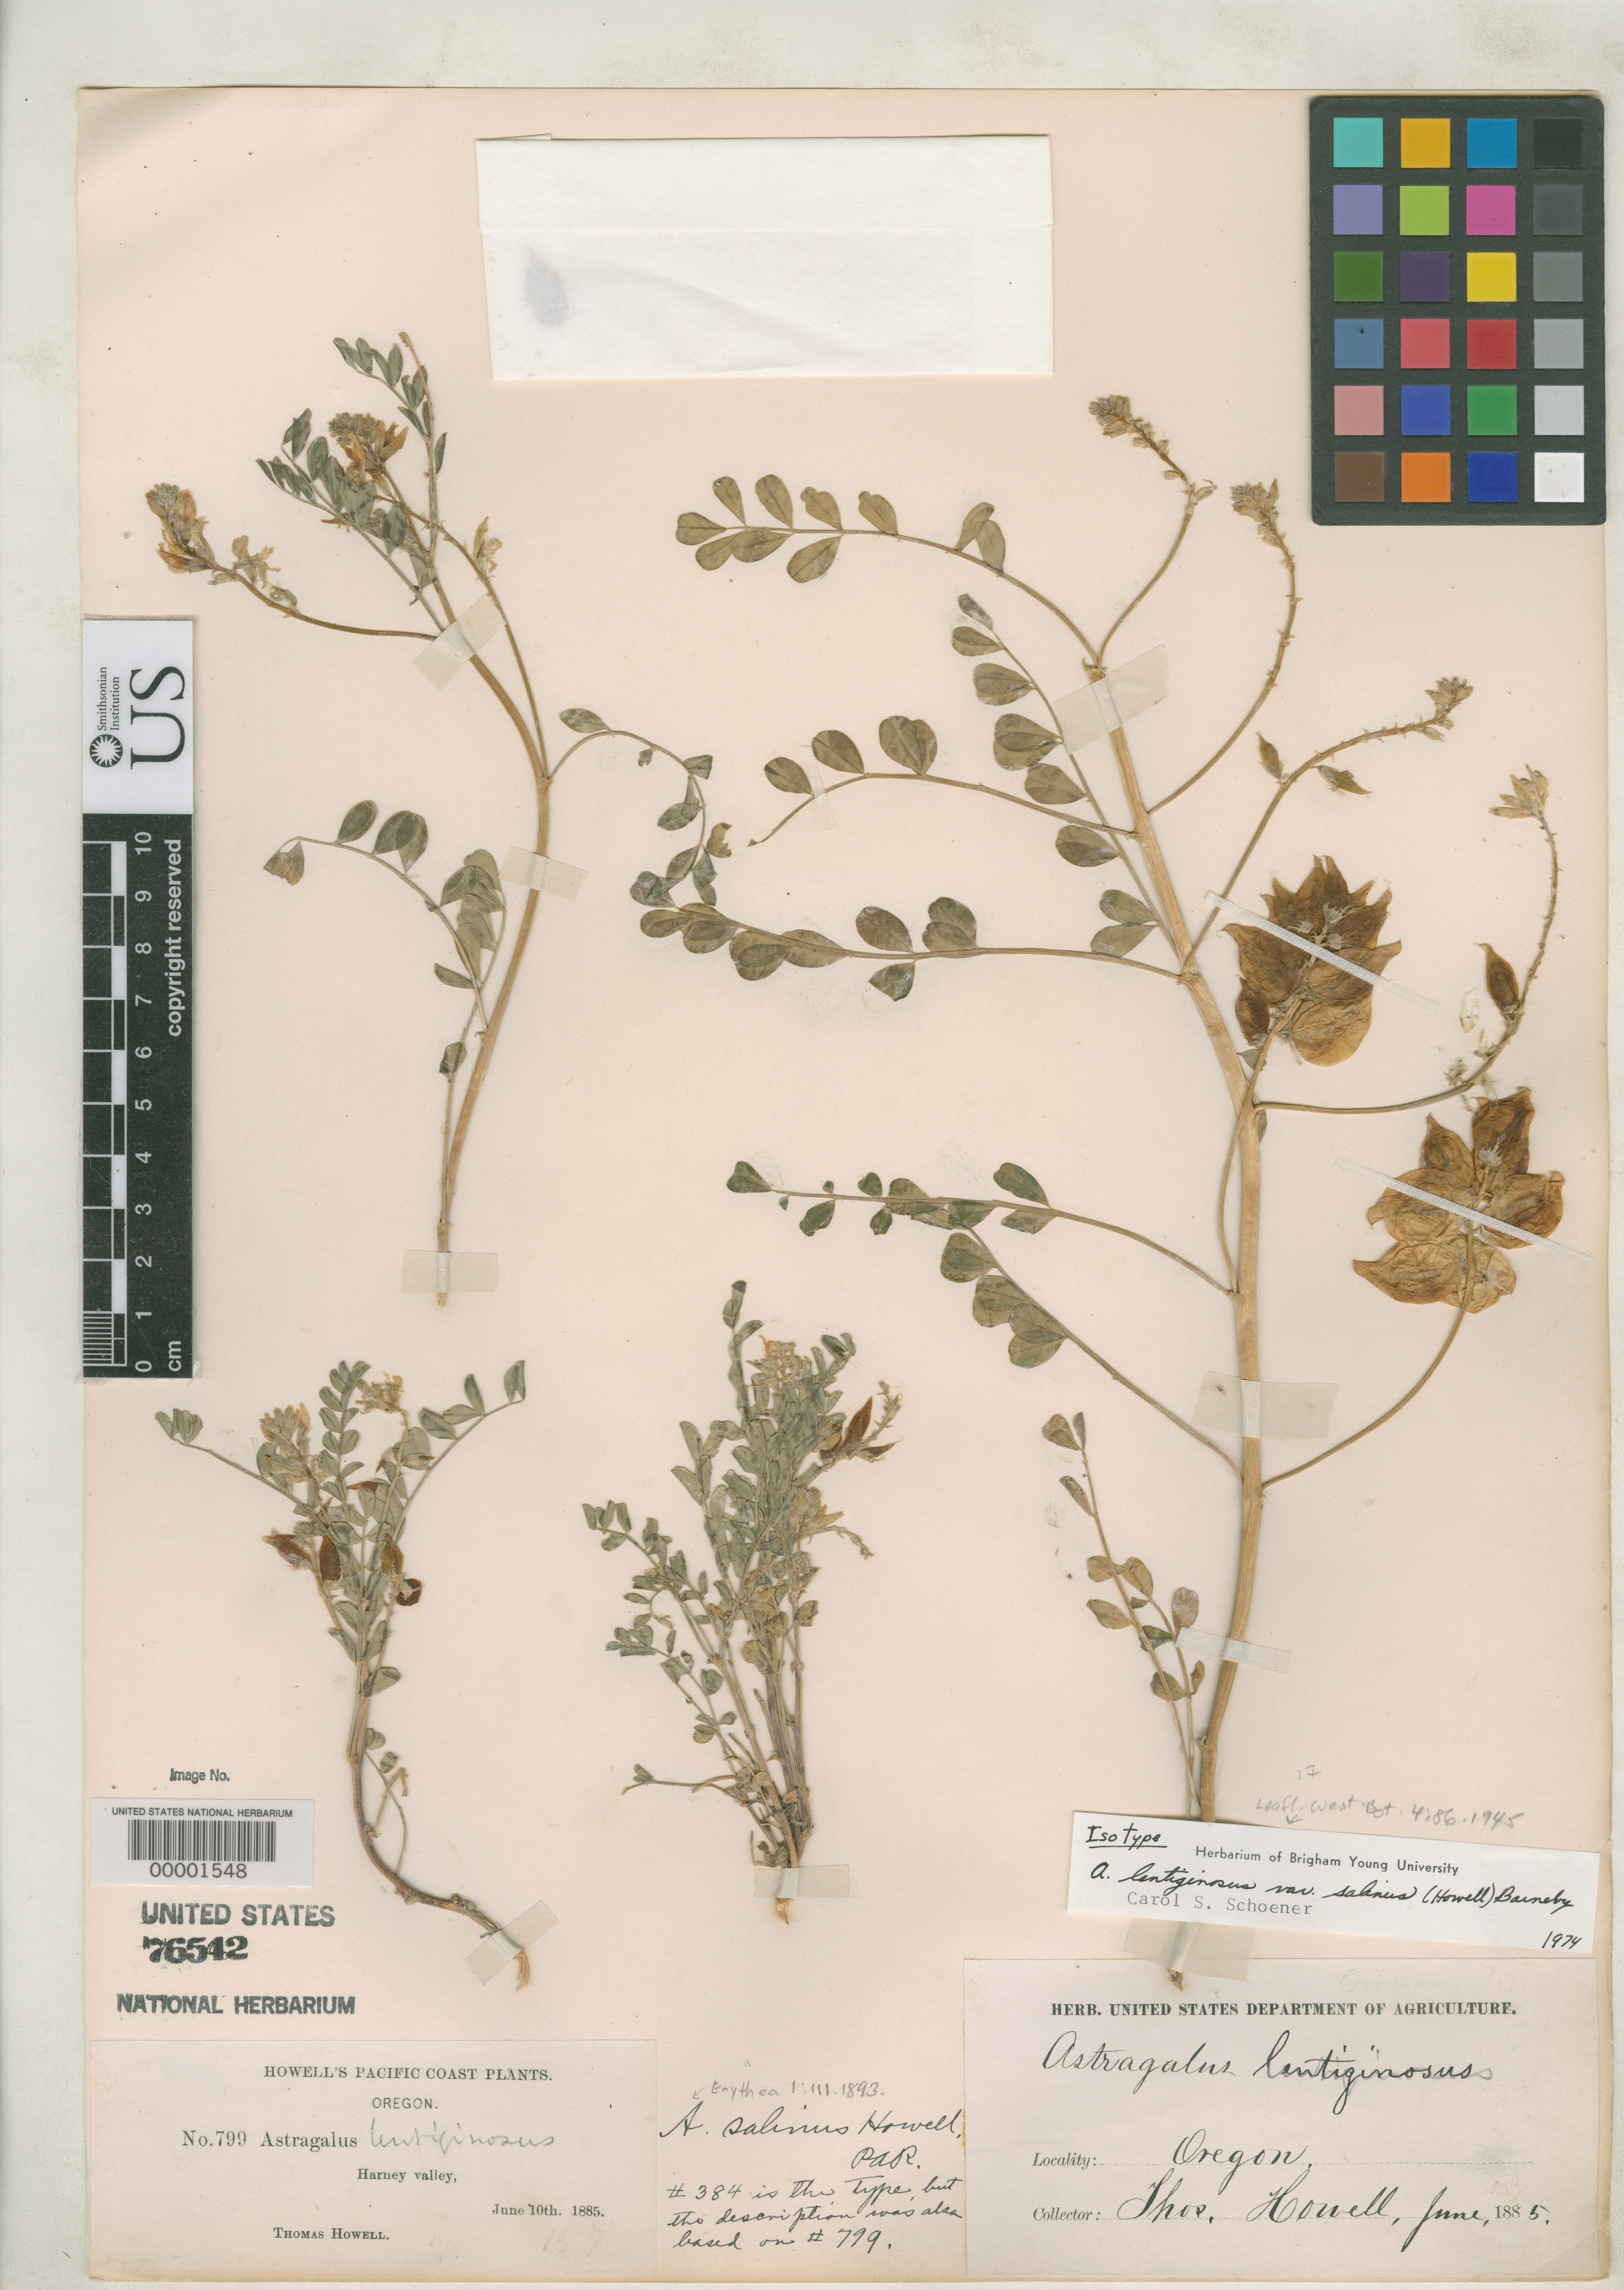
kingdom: Plantae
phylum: Tracheophyta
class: Magnoliopsida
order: Fabales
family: Fabaceae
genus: Astragalus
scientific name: Astragalus salinus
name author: Howell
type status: Isotype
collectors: T. J. Howell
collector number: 799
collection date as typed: Jun 1885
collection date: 1885-06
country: United States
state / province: Oregon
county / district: Harney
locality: Harney Valley.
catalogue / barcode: US 76542